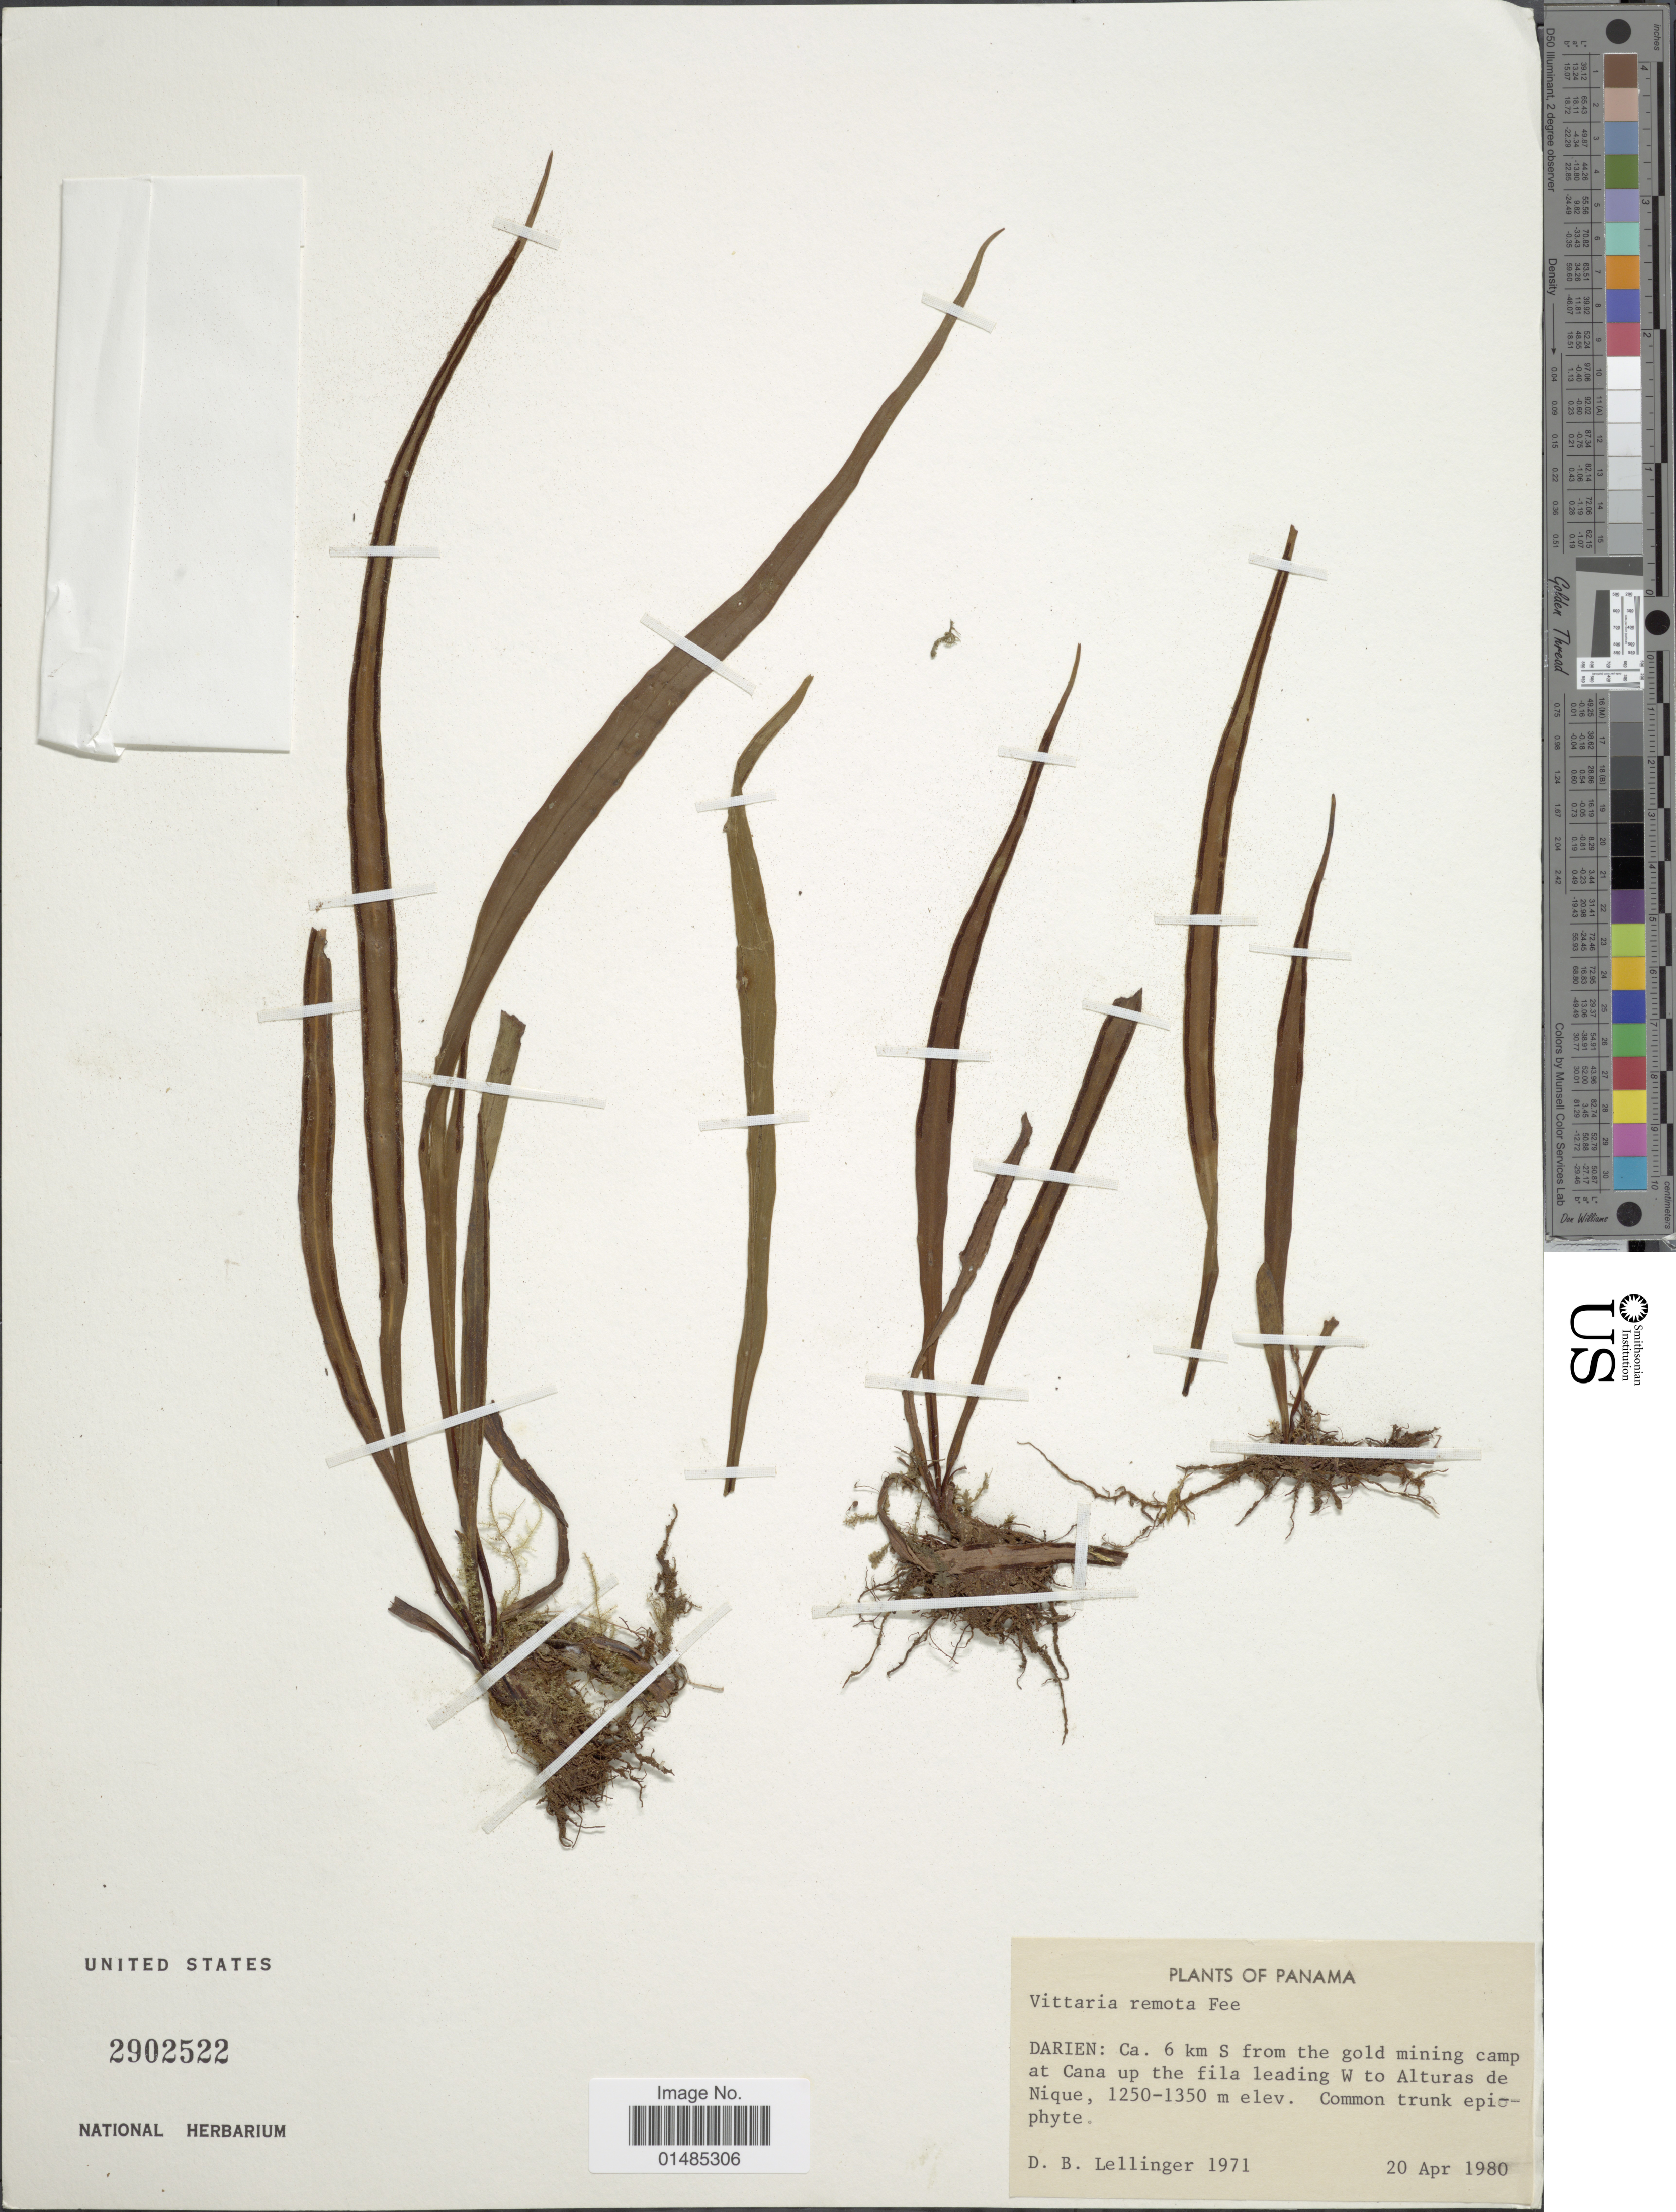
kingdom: Plantae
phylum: Tracheophyta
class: Polypodiopsida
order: Polypodiales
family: Pteridaceae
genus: Radiovittaria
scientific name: Radiovittaria remota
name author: (Fée) E.H. Crane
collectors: D. B. Lellinger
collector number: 1971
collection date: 1980-04-20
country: Panama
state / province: Darién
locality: Ca. 6 km S from the gold mining camp at Cana up the fila leading W to Alturas de Nique.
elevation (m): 1250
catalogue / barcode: US 2902522